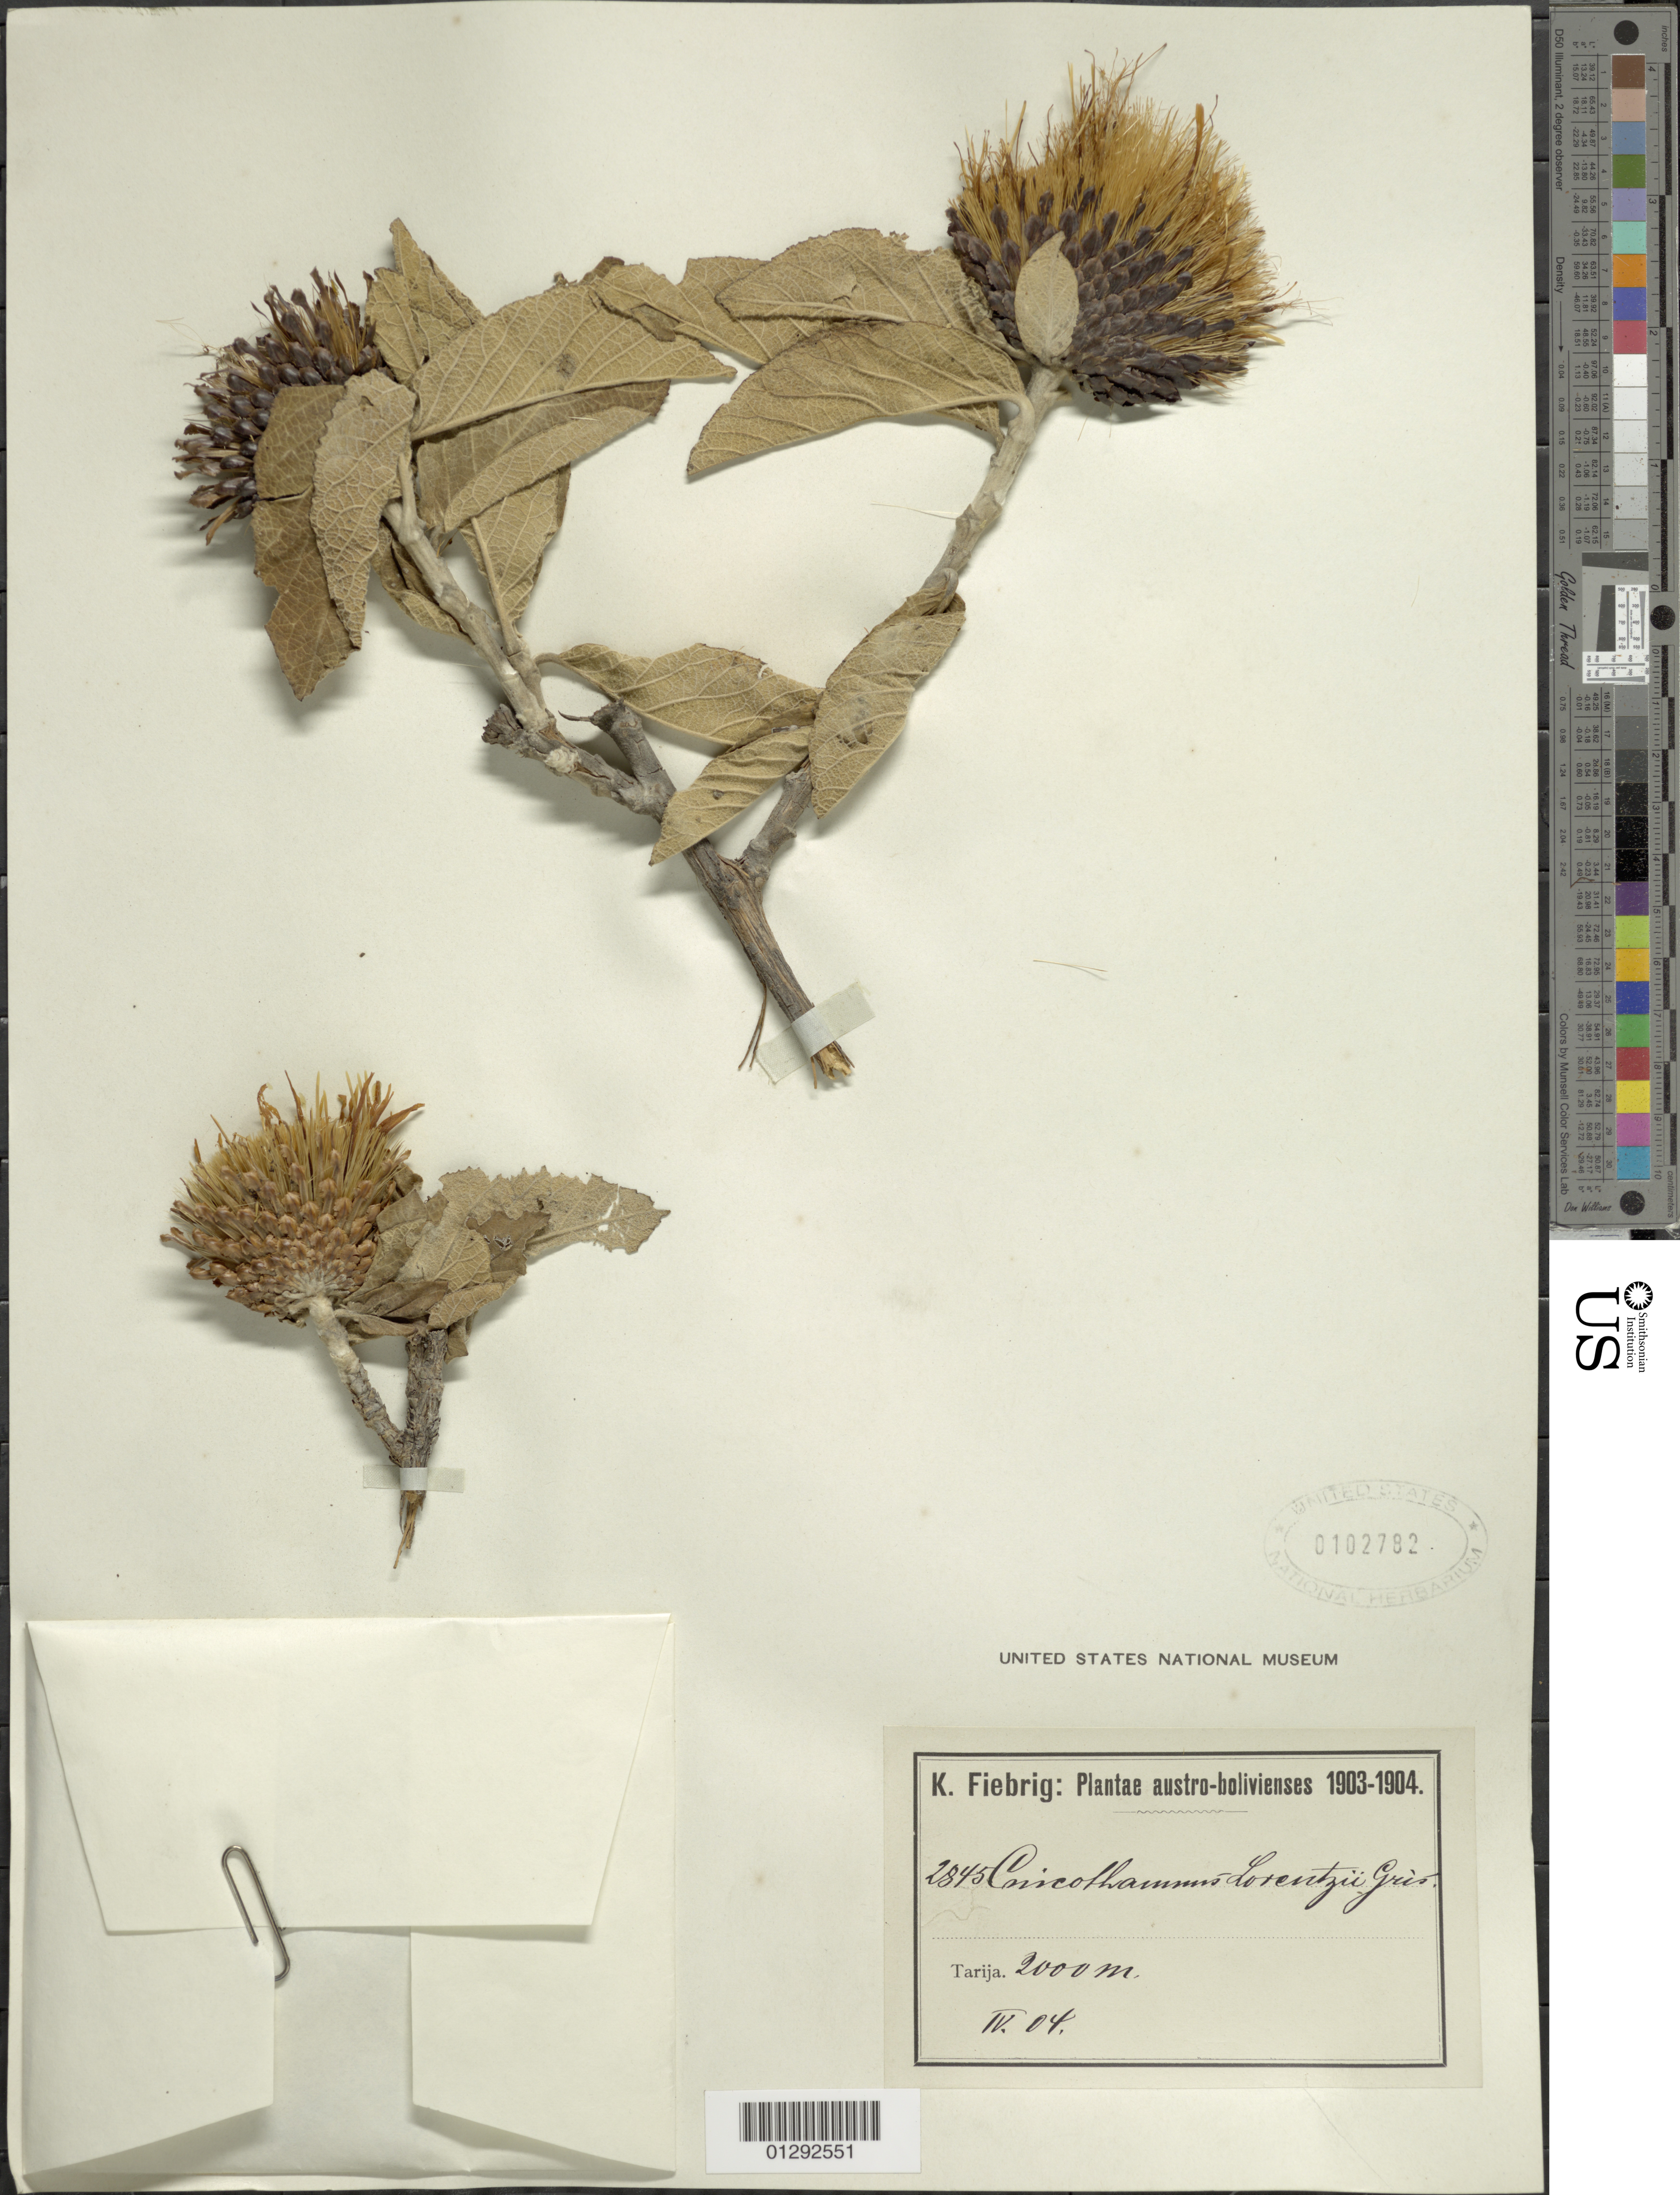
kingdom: Plantae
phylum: Tracheophyta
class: Magnoliopsida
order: Asterales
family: Asteraceae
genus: Cnicothamnus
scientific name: Cnicothamnus lorentzii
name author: Griseb.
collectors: K. Fiebrig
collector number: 2845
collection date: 1904-04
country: Bolivia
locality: Tarija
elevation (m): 2000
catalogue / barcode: US 102782